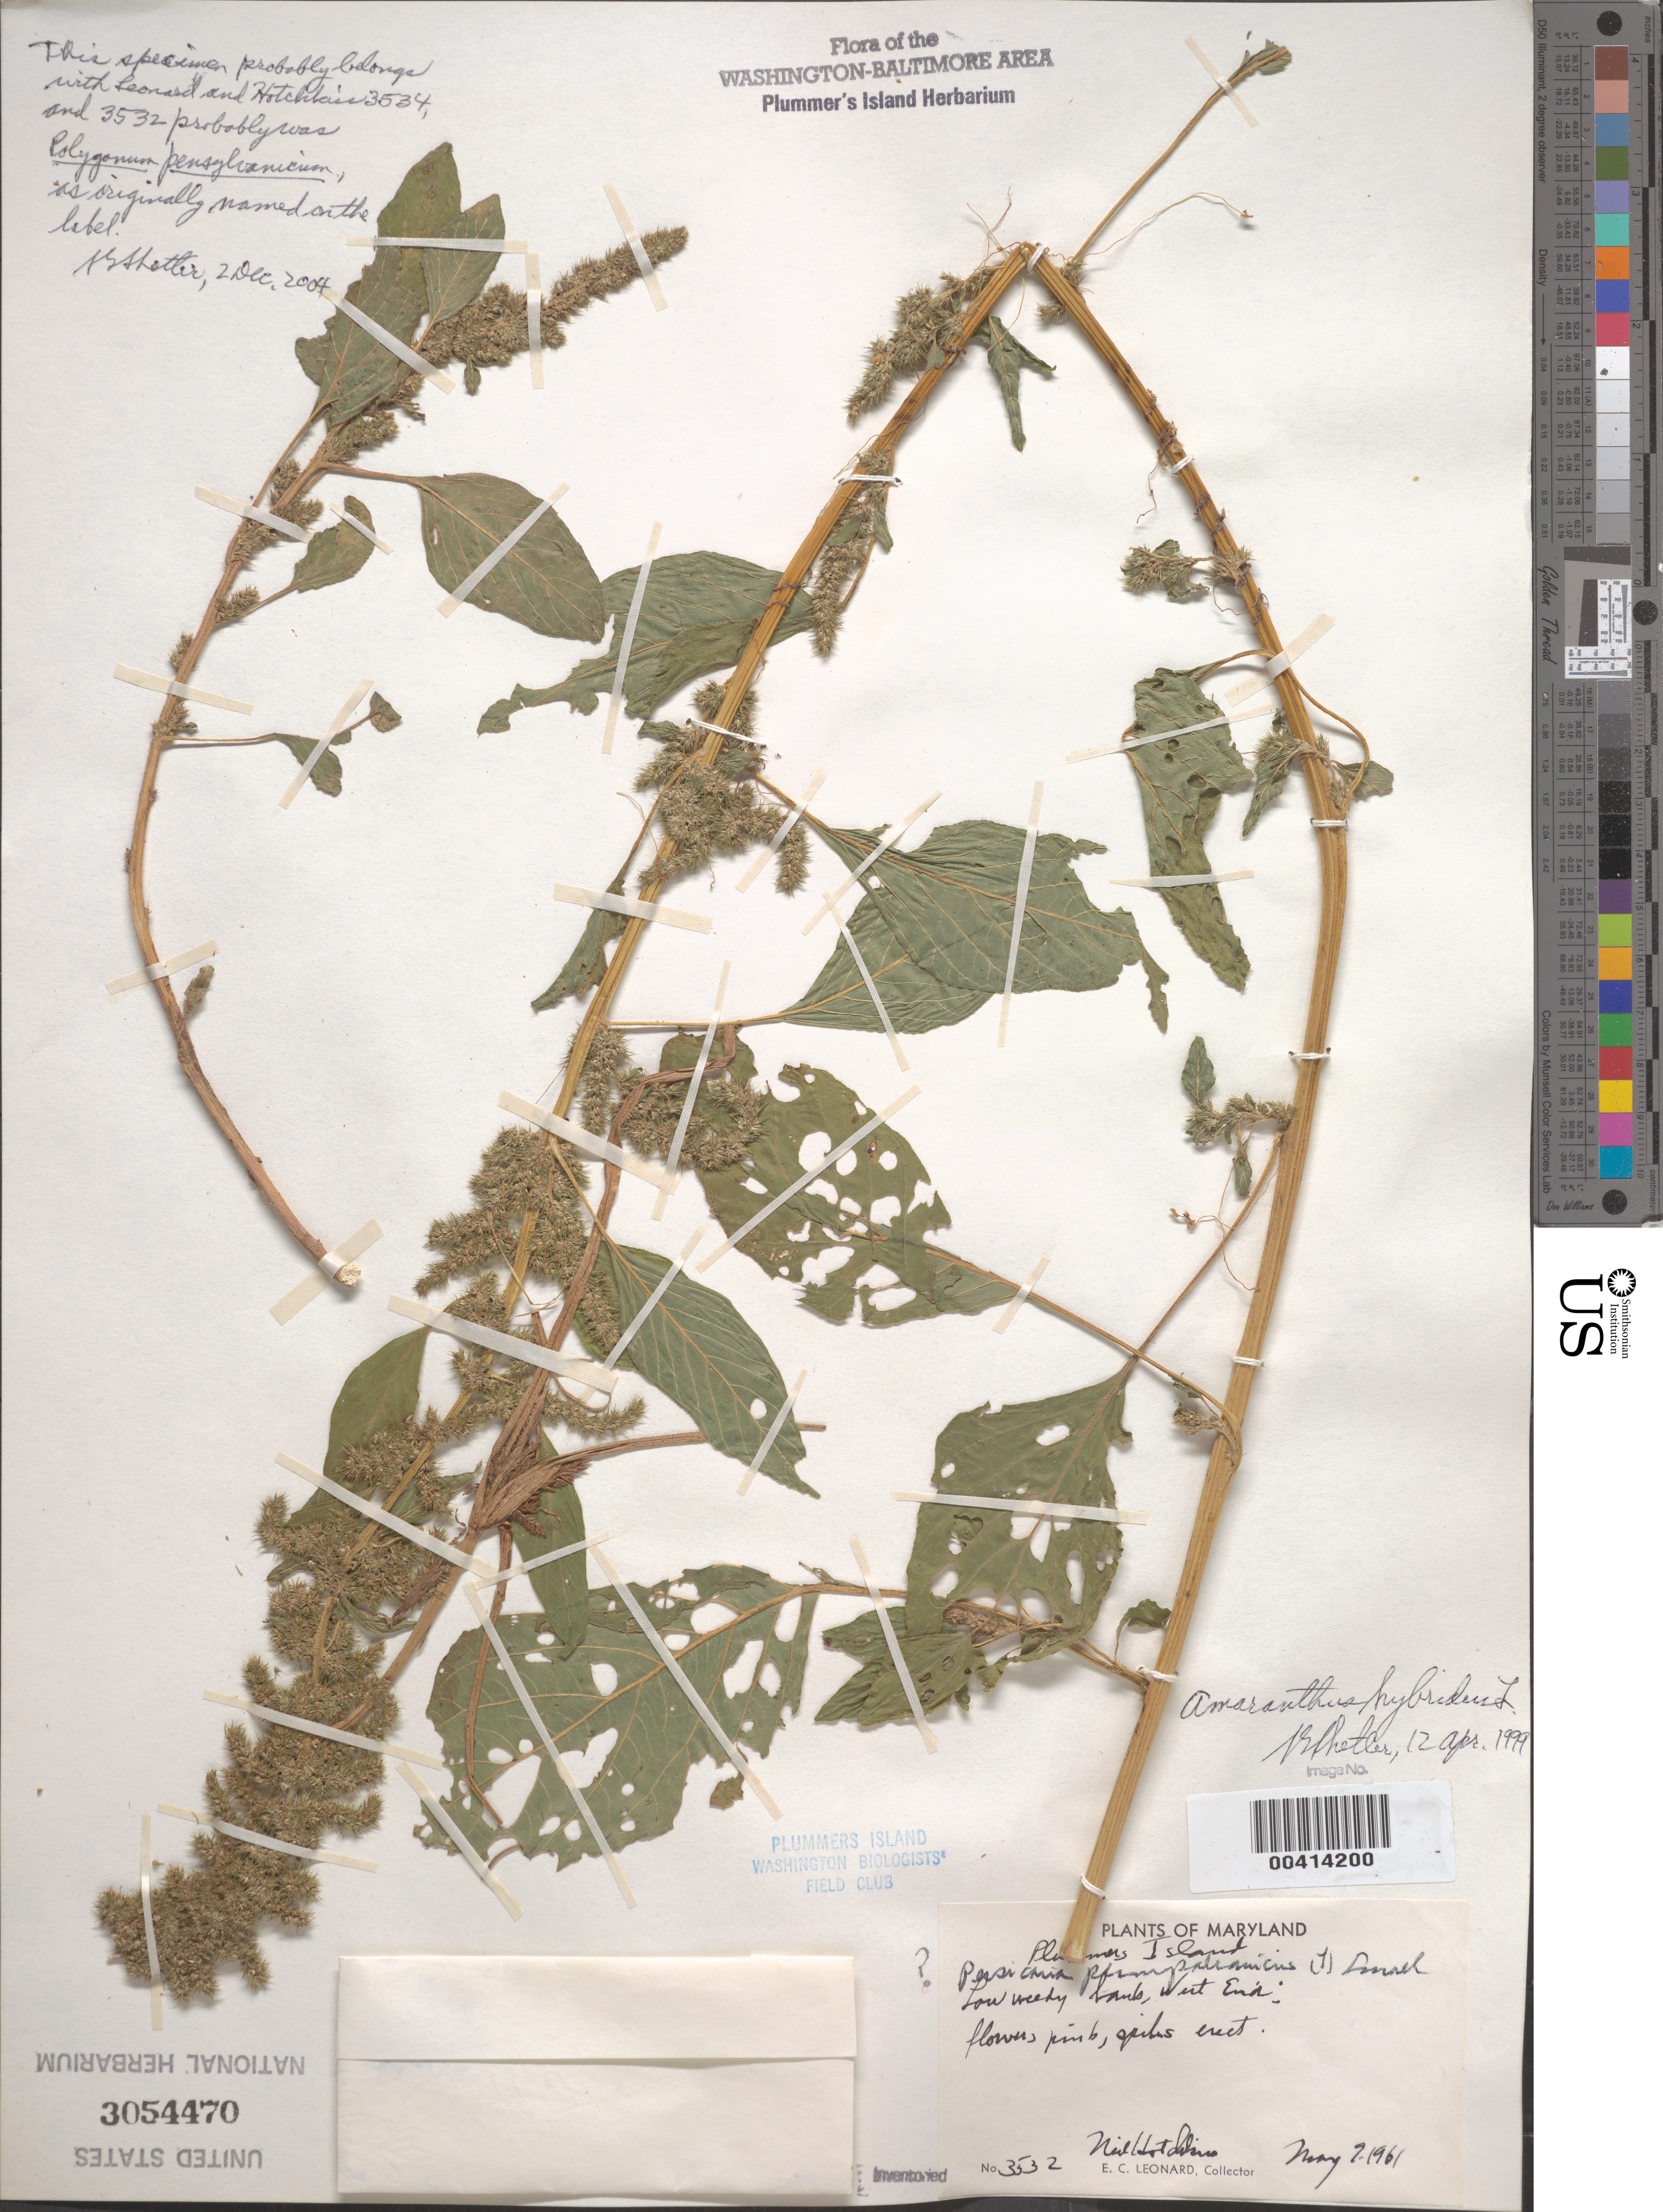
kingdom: Plantae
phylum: Tracheophyta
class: Magnoliopsida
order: Caryophyllales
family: Amaranthaceae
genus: Amaranthus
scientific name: Amaranthus hybridus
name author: L.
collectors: E. C. Leonard & N. Hotchkiss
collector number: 3532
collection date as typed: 09 May 1961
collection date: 1961-05-09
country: United States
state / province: Maryland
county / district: Montgomery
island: Plummers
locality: Plummer's Island; west end C. & O. Canal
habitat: Low weedy banks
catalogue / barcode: US 3054470